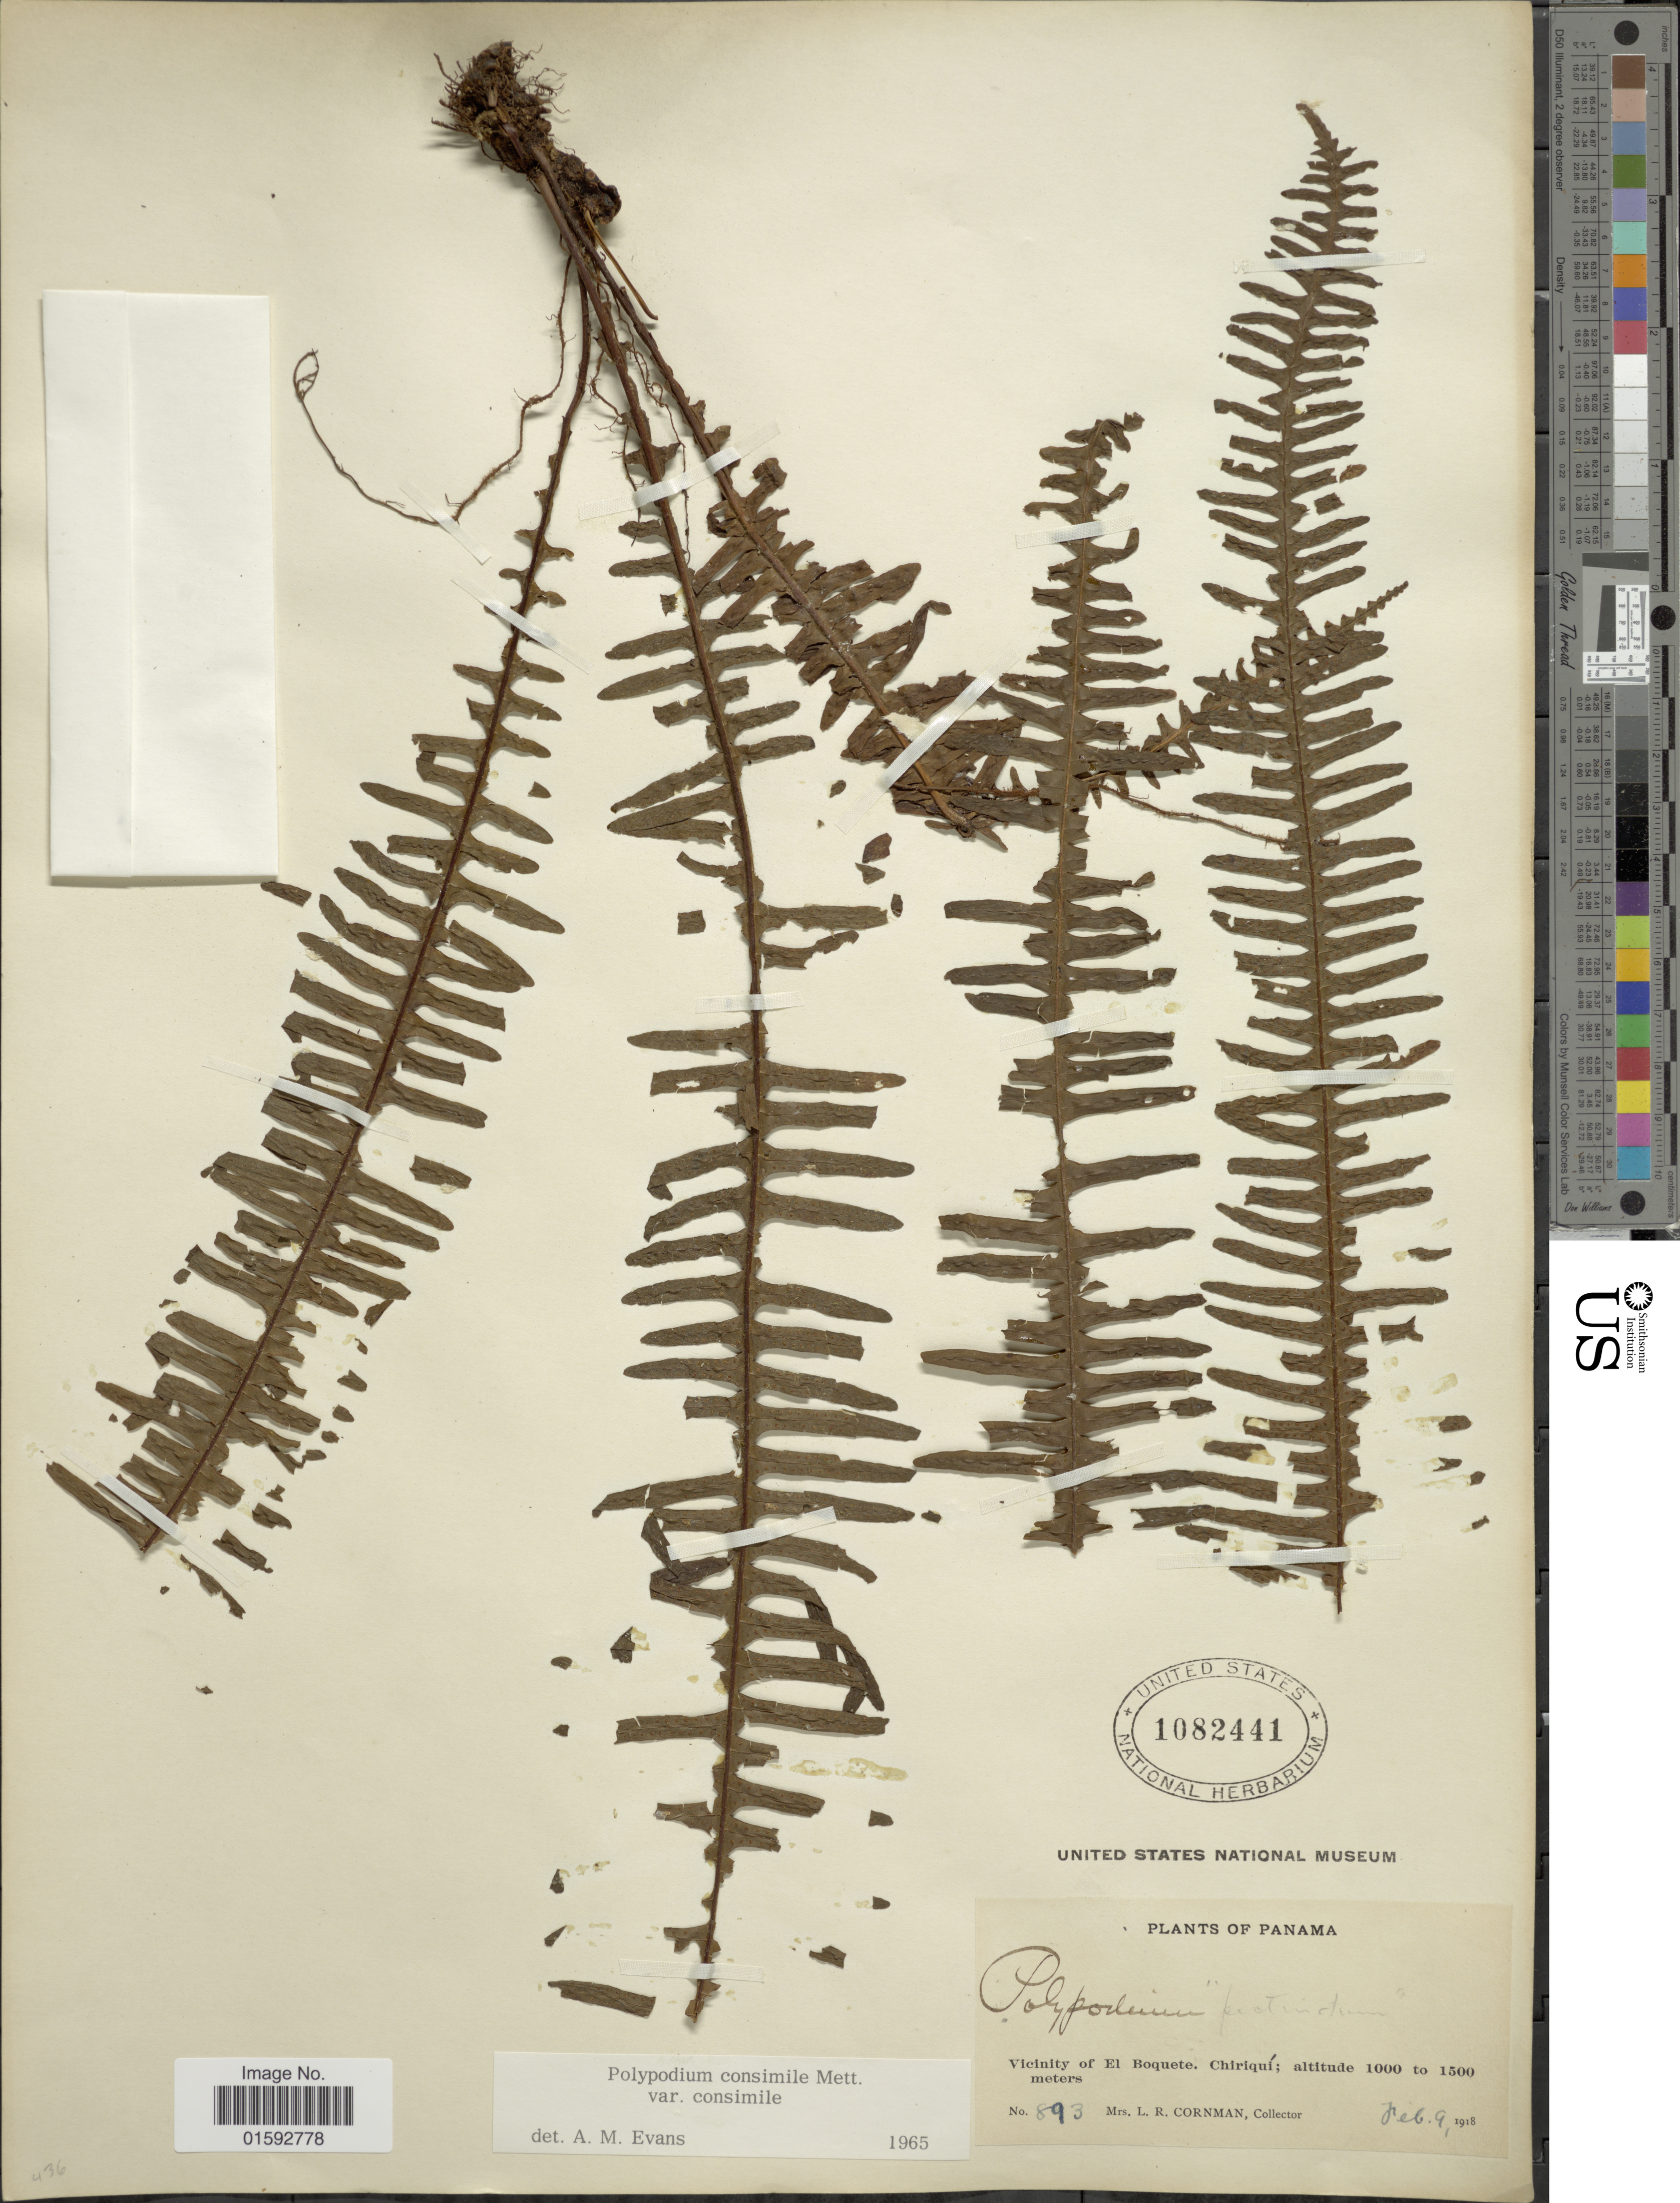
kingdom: Plantae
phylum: Tracheophyta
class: Polypodiopsida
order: Polypodiales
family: Polypodiaceae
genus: Pecluma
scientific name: Pecluma consimilis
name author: (Mett.) M.G. Price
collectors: L. Cornman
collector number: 893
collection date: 1918-02-09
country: Panama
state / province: Chiriqui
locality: Vicinity of El Boquete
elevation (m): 1000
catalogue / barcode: US 1082441